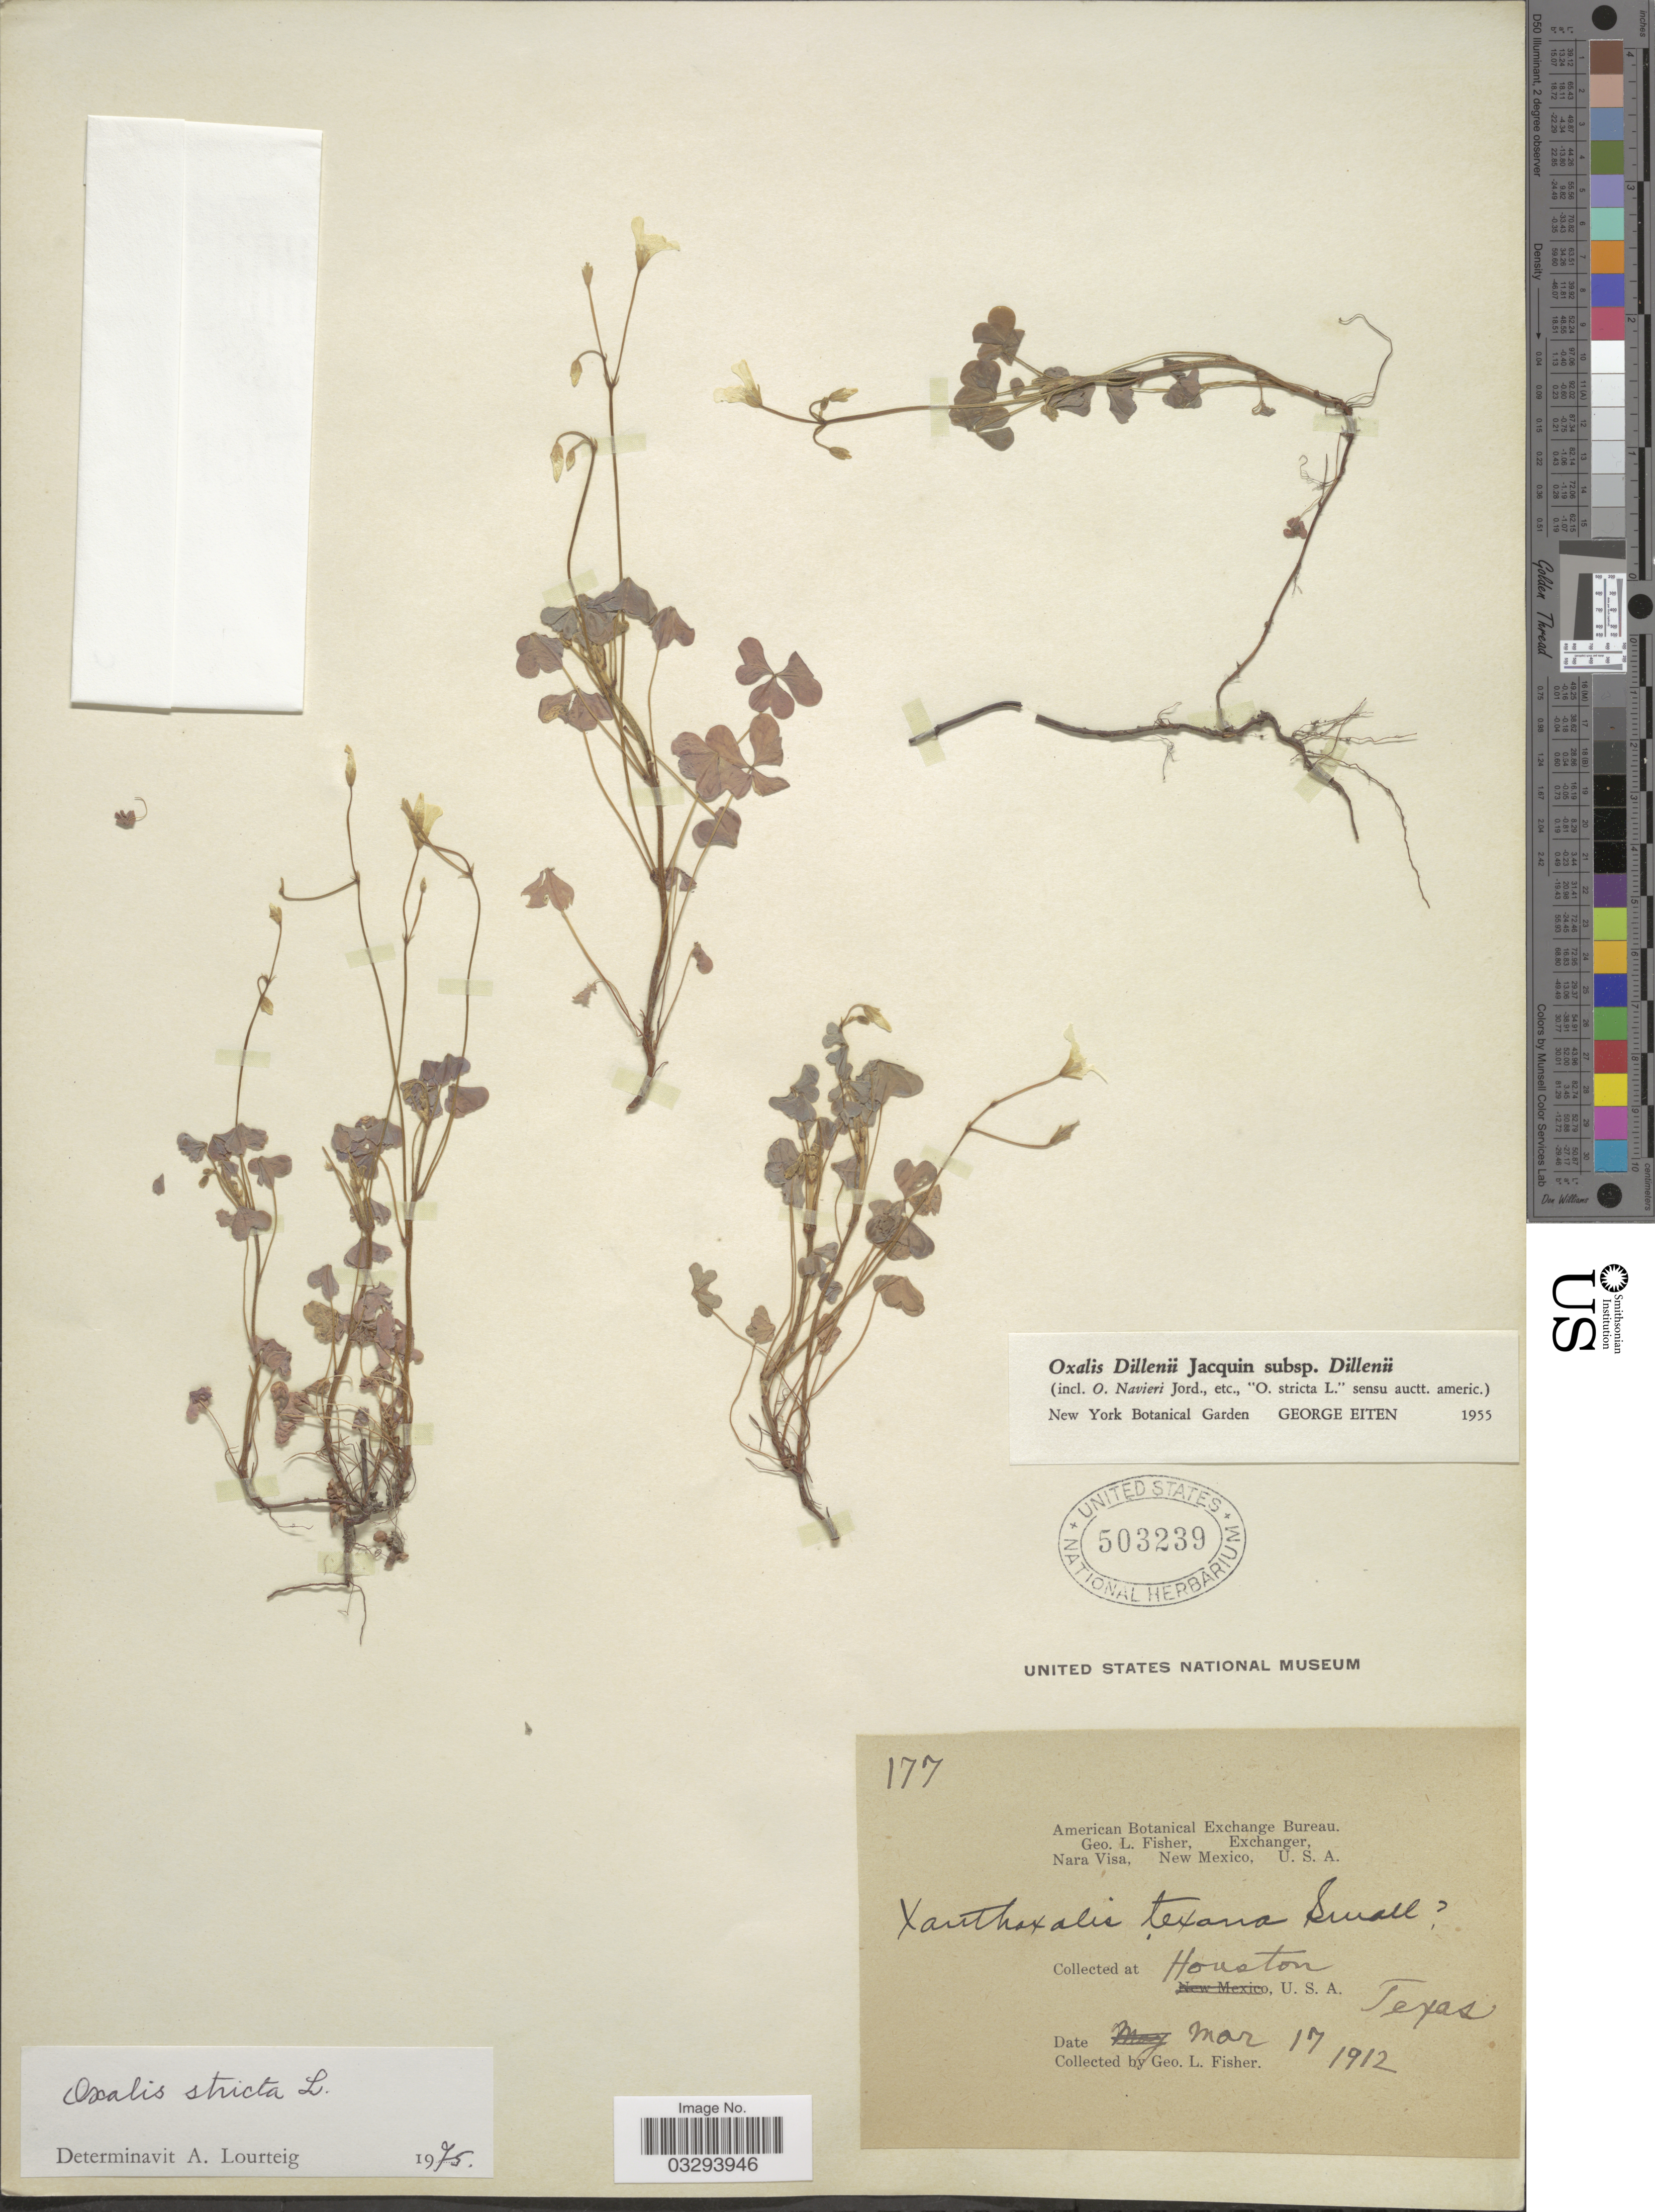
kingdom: Plantae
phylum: Tracheophyta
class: Magnoliopsida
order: Oxalidales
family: Oxalidaceae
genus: Oxalis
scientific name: Oxalis stricta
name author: L.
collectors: G. L. Fisher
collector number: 177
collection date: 1912-03-17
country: United States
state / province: Texas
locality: Houston.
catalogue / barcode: US 503239